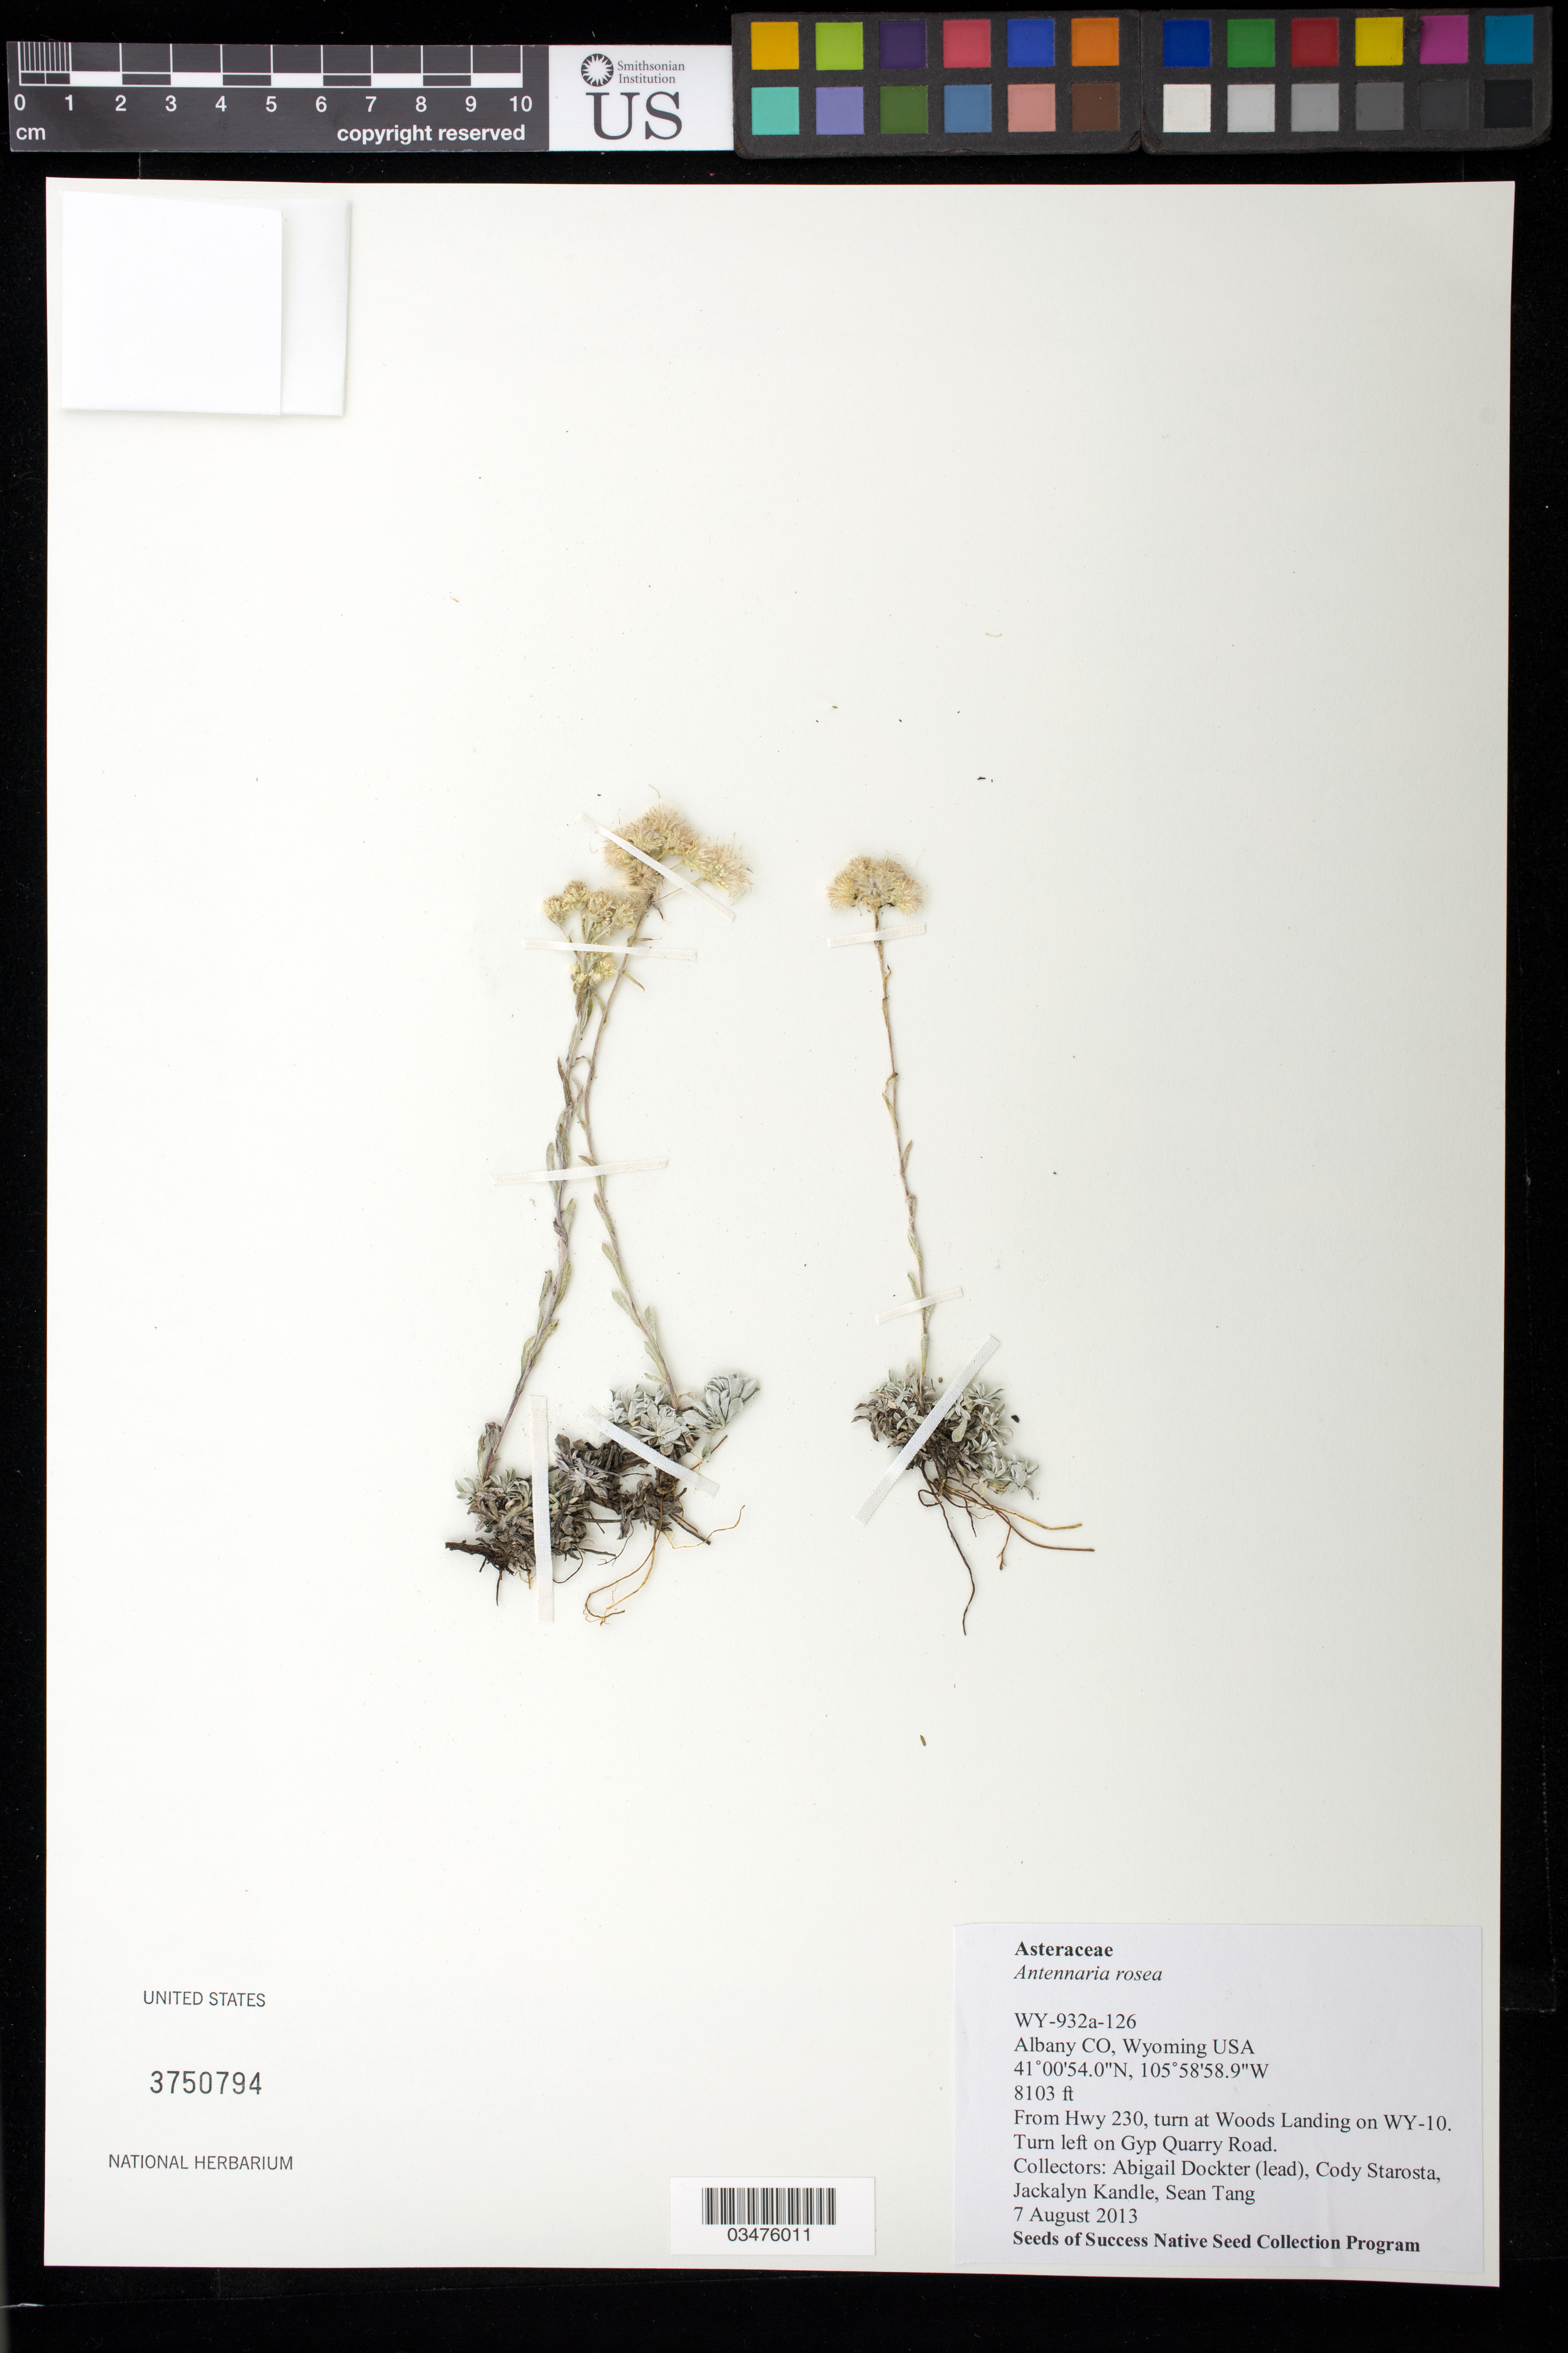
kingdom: Plantae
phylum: Tracheophyta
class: Magnoliopsida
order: Asterales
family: Asteraceae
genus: Antennaria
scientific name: Antennaria rosea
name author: Greene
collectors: A. Dockter, C. Starosta, J. Kandle & S. Tang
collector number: WY932A-126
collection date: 2013-08-07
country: United States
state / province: Wyoming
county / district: Albany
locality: Gyp Quarry Road.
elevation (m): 2470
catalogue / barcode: US 3750794